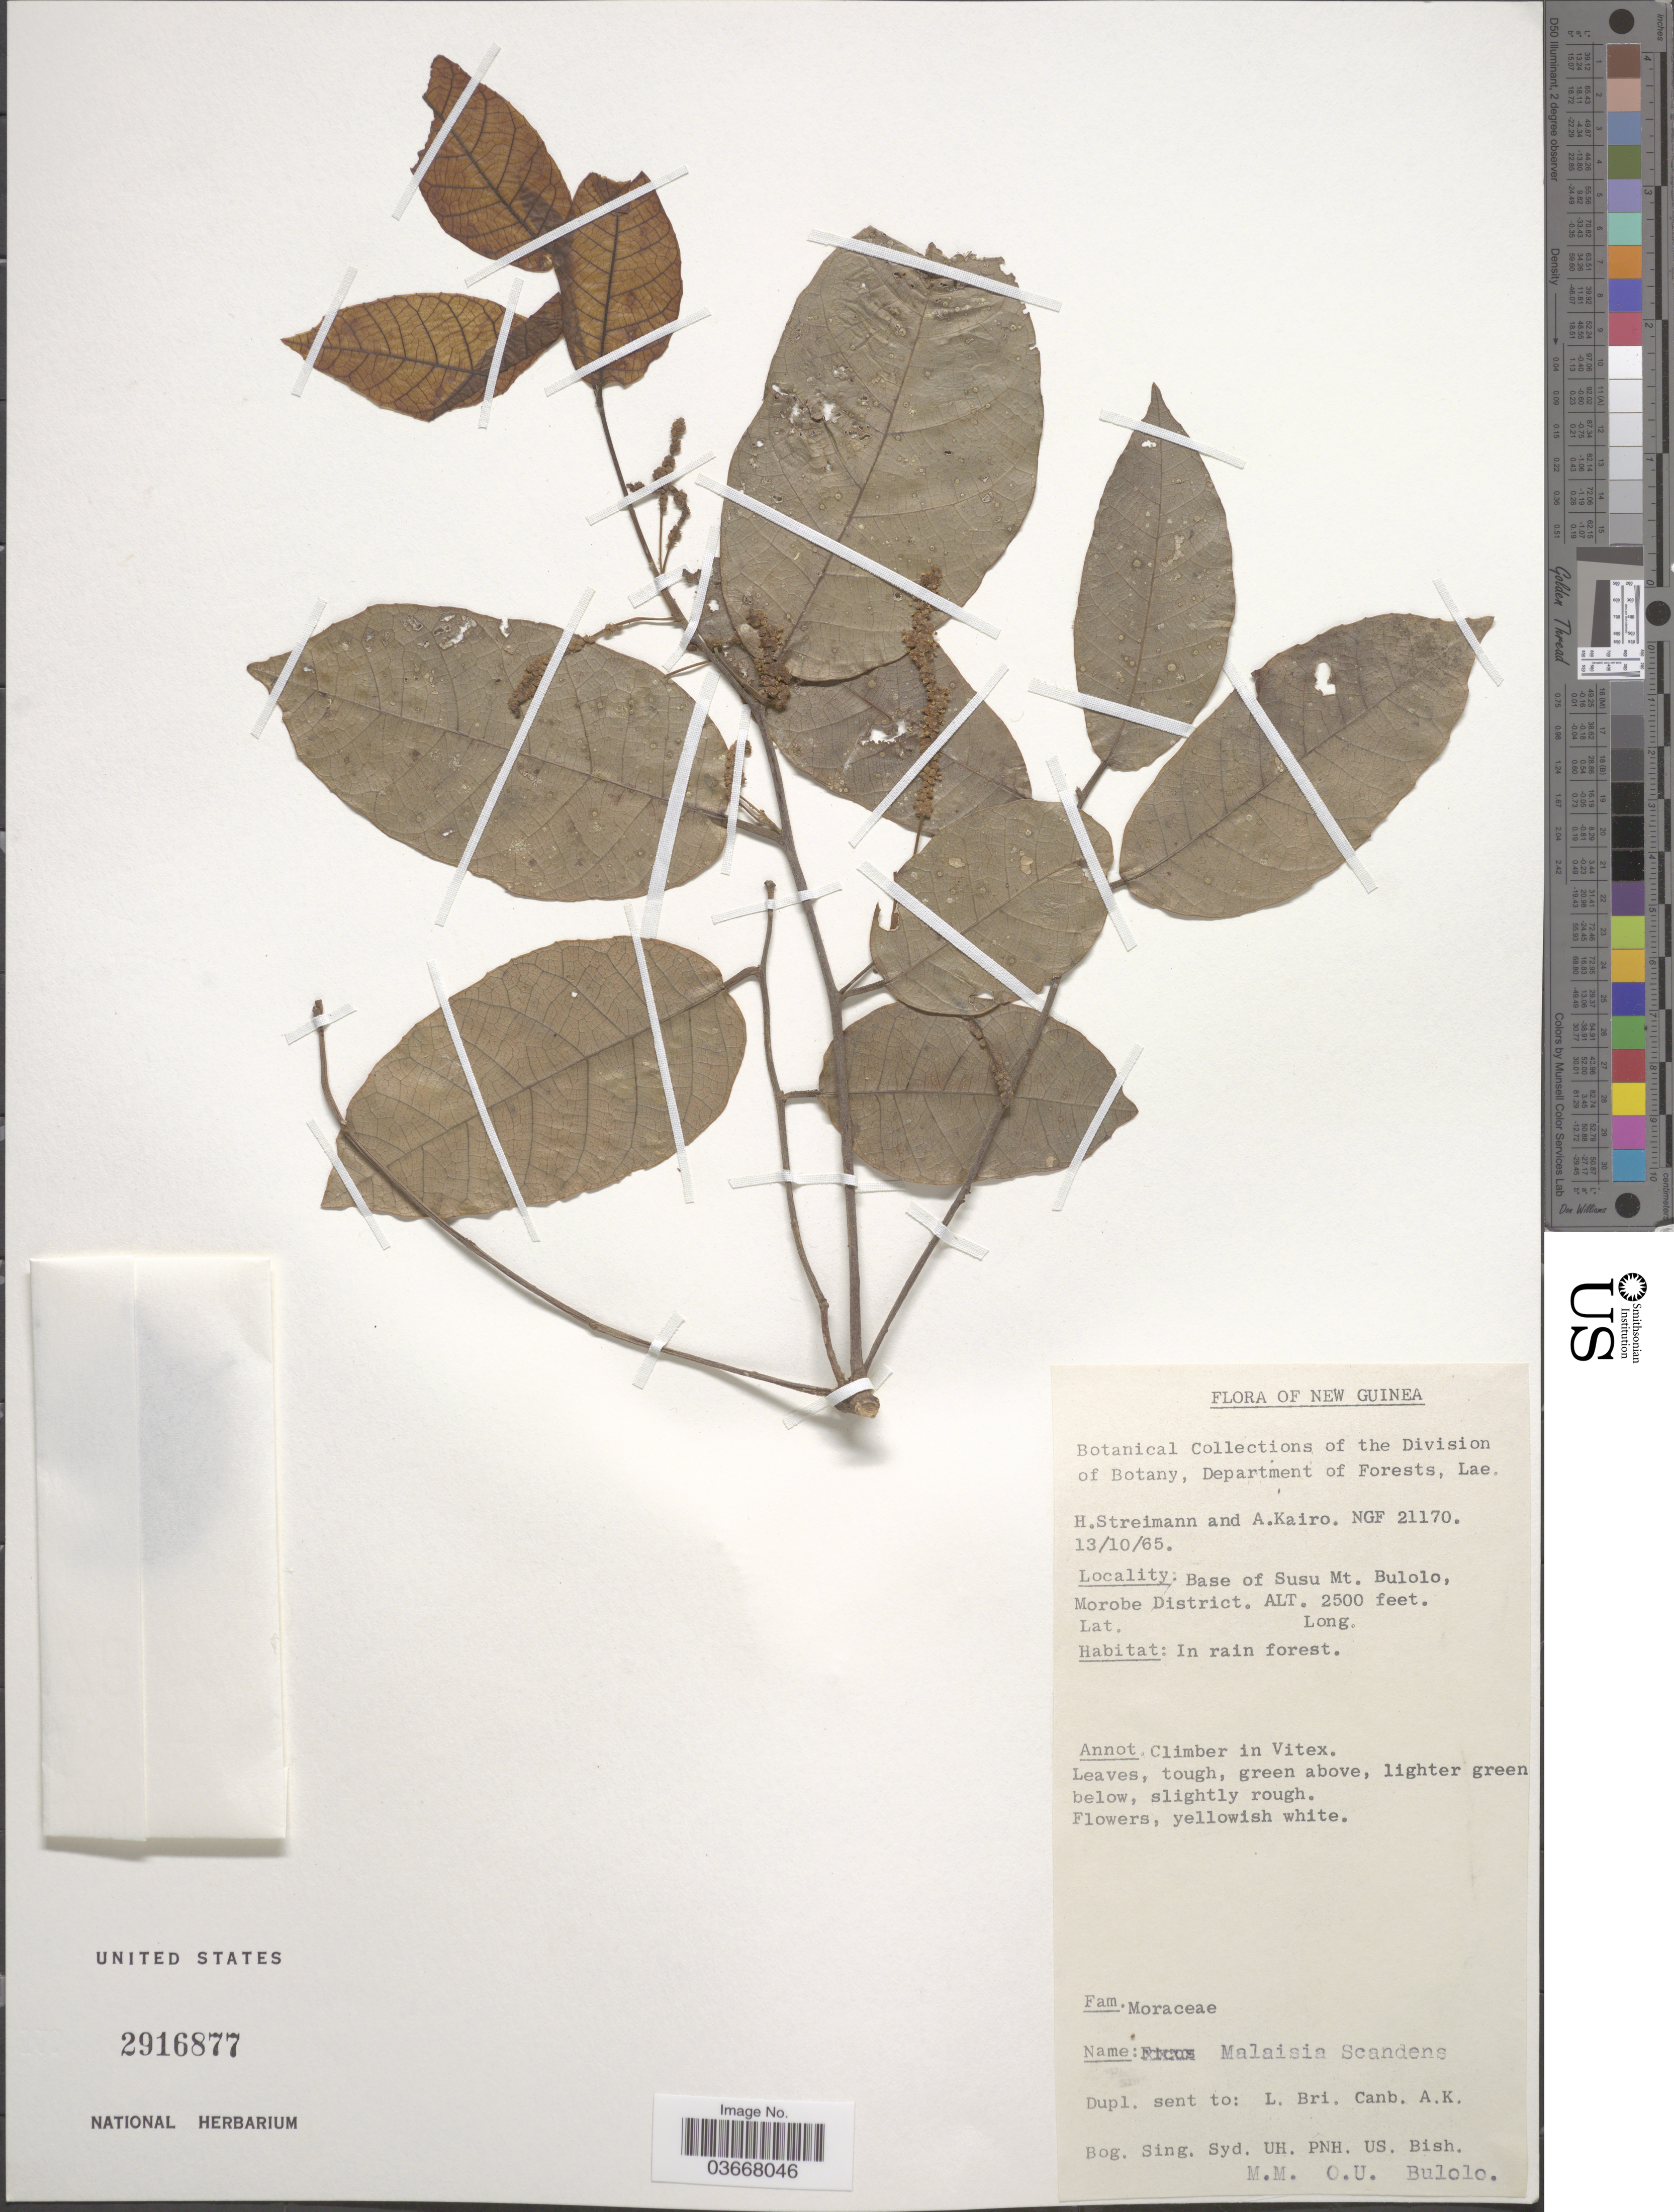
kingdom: Plantae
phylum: Tracheophyta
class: Magnoliopsida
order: Rosales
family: Moraceae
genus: Malaisia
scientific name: Malaisia scandens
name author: (Lour.) Planch.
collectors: H. Streimann & A. Kairo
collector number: NGF21170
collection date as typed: Transcribed d/m/y: 13/10/65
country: Papua New Guinea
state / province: Morobe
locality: New Guinea. Base of Susu Mt. Bulolo, Morobe District.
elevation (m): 762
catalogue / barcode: US 2916877